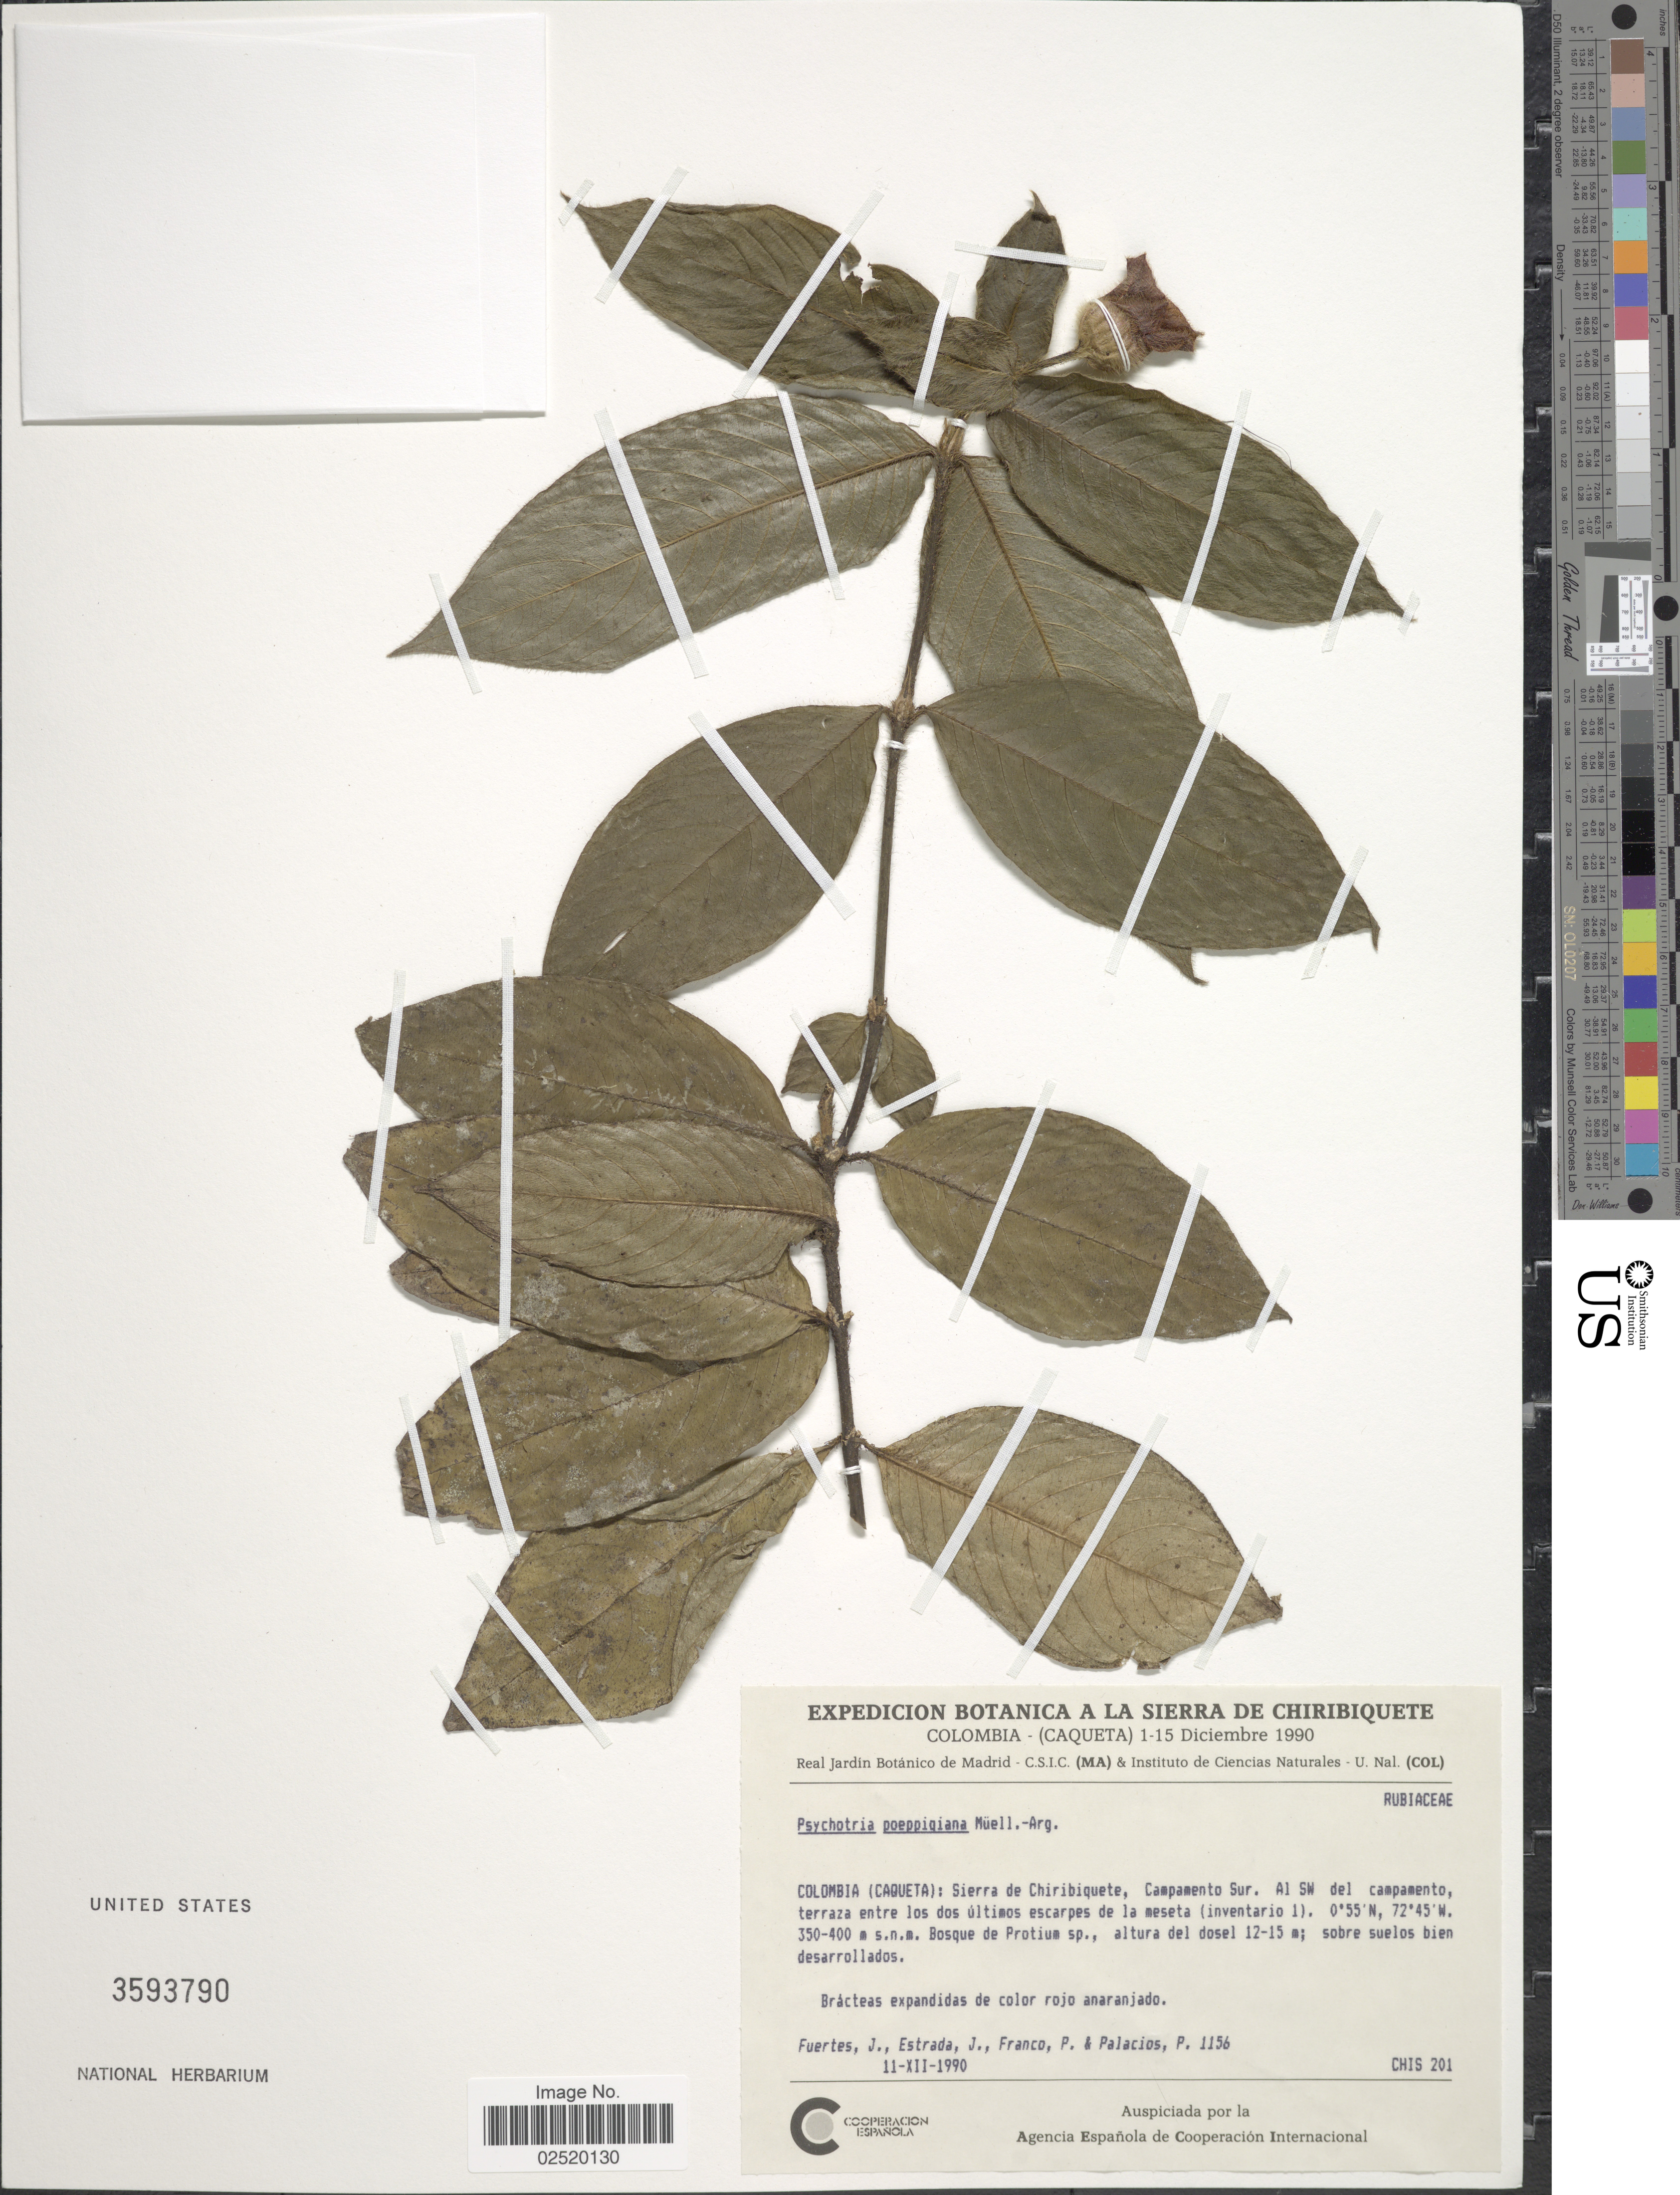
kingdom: Plantae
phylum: Tracheophyta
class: Magnoliopsida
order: Gentianales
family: Rubiaceae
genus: Psychotria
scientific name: Psychotria poeppigiana subsp. poeppigiana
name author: Müll. Arg.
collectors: J. Fuertes, J. Estrada, J. M. Franco & P. Palacios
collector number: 1156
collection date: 1990-12-11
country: Colombia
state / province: Caquetá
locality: Colombia (Caqueta): Sierra de Chiribiquete, Campamento Sur, al SW del campamento, terraza entre los dos ultimos escarpes de la meseta (inventario 1)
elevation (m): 350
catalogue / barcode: US 3593790